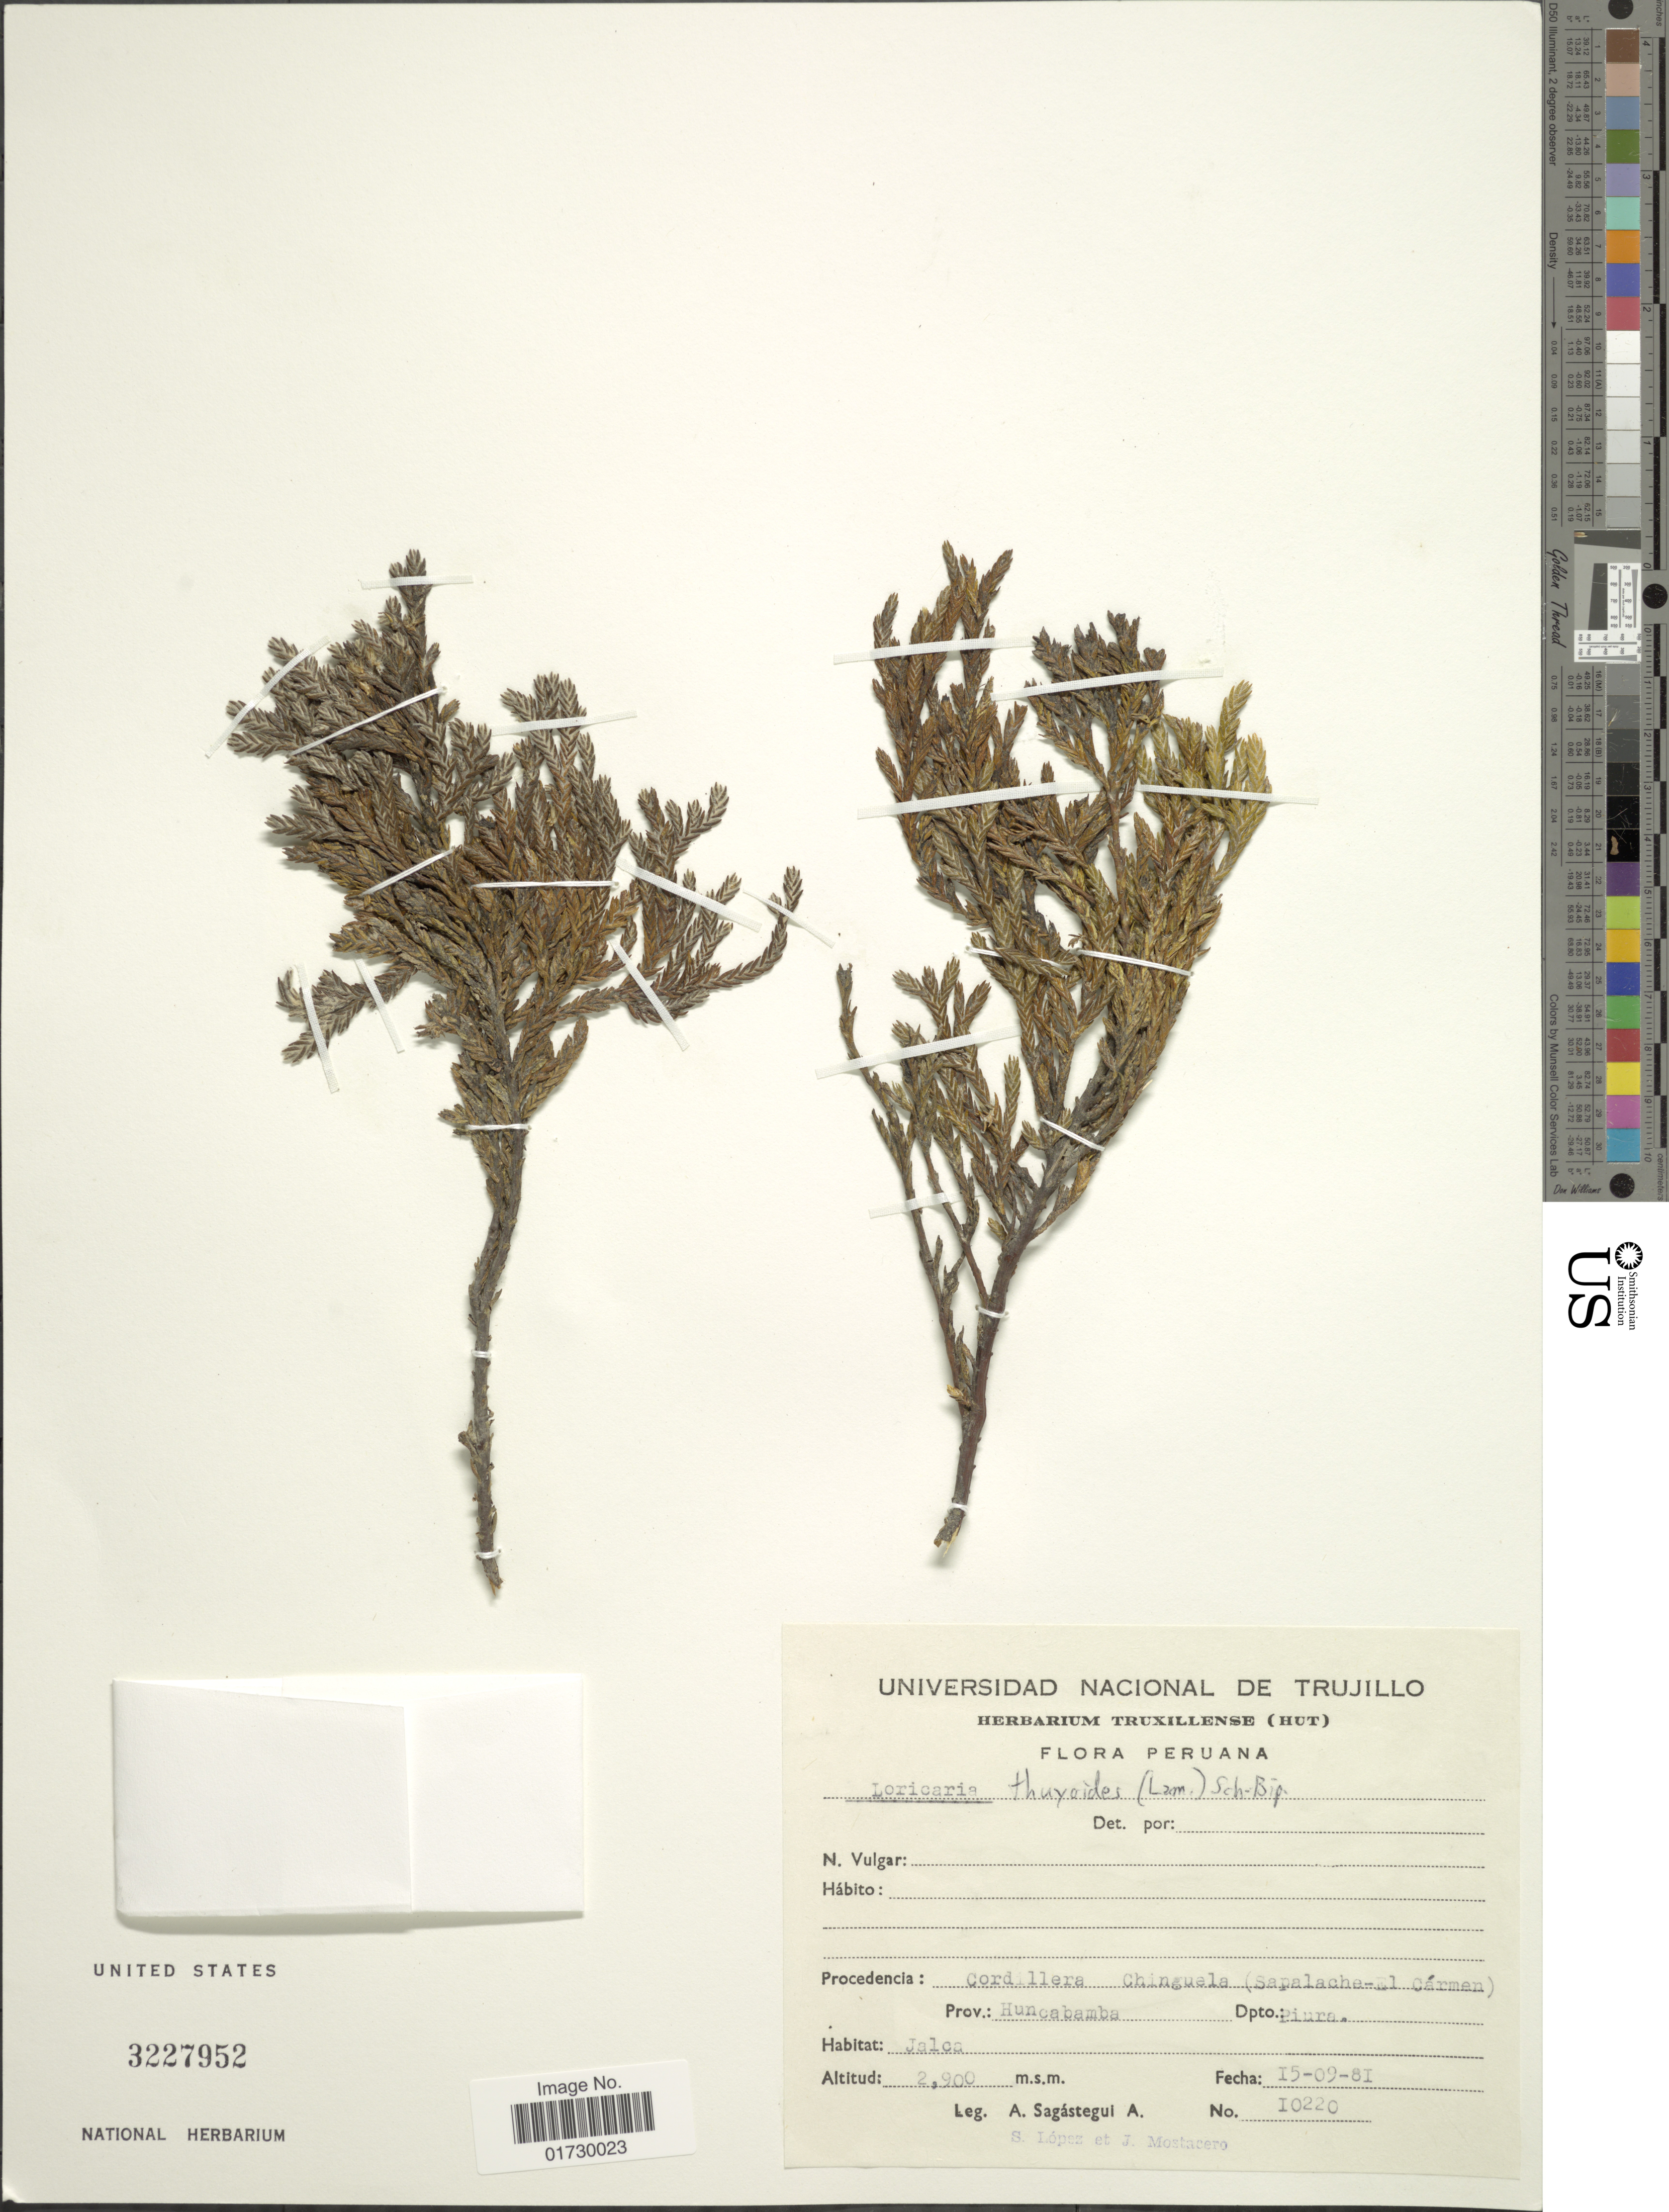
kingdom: Plantae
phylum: Tracheophyta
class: Magnoliopsida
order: Asterales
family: Asteraceae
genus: Loricaria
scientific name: Loricaria thuyoides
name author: (Lam.) Sch. Bip.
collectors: A. Sagástegui A., S. Lopez & J. Mostacero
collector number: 10220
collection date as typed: Transcribed d/m/y: 15/9/81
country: Peru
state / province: Piura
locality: Procedencia: Cordillera Chinguela (Sapalacha - El Carmen) Prov. Huncabamba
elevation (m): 2900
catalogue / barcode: US 3227952